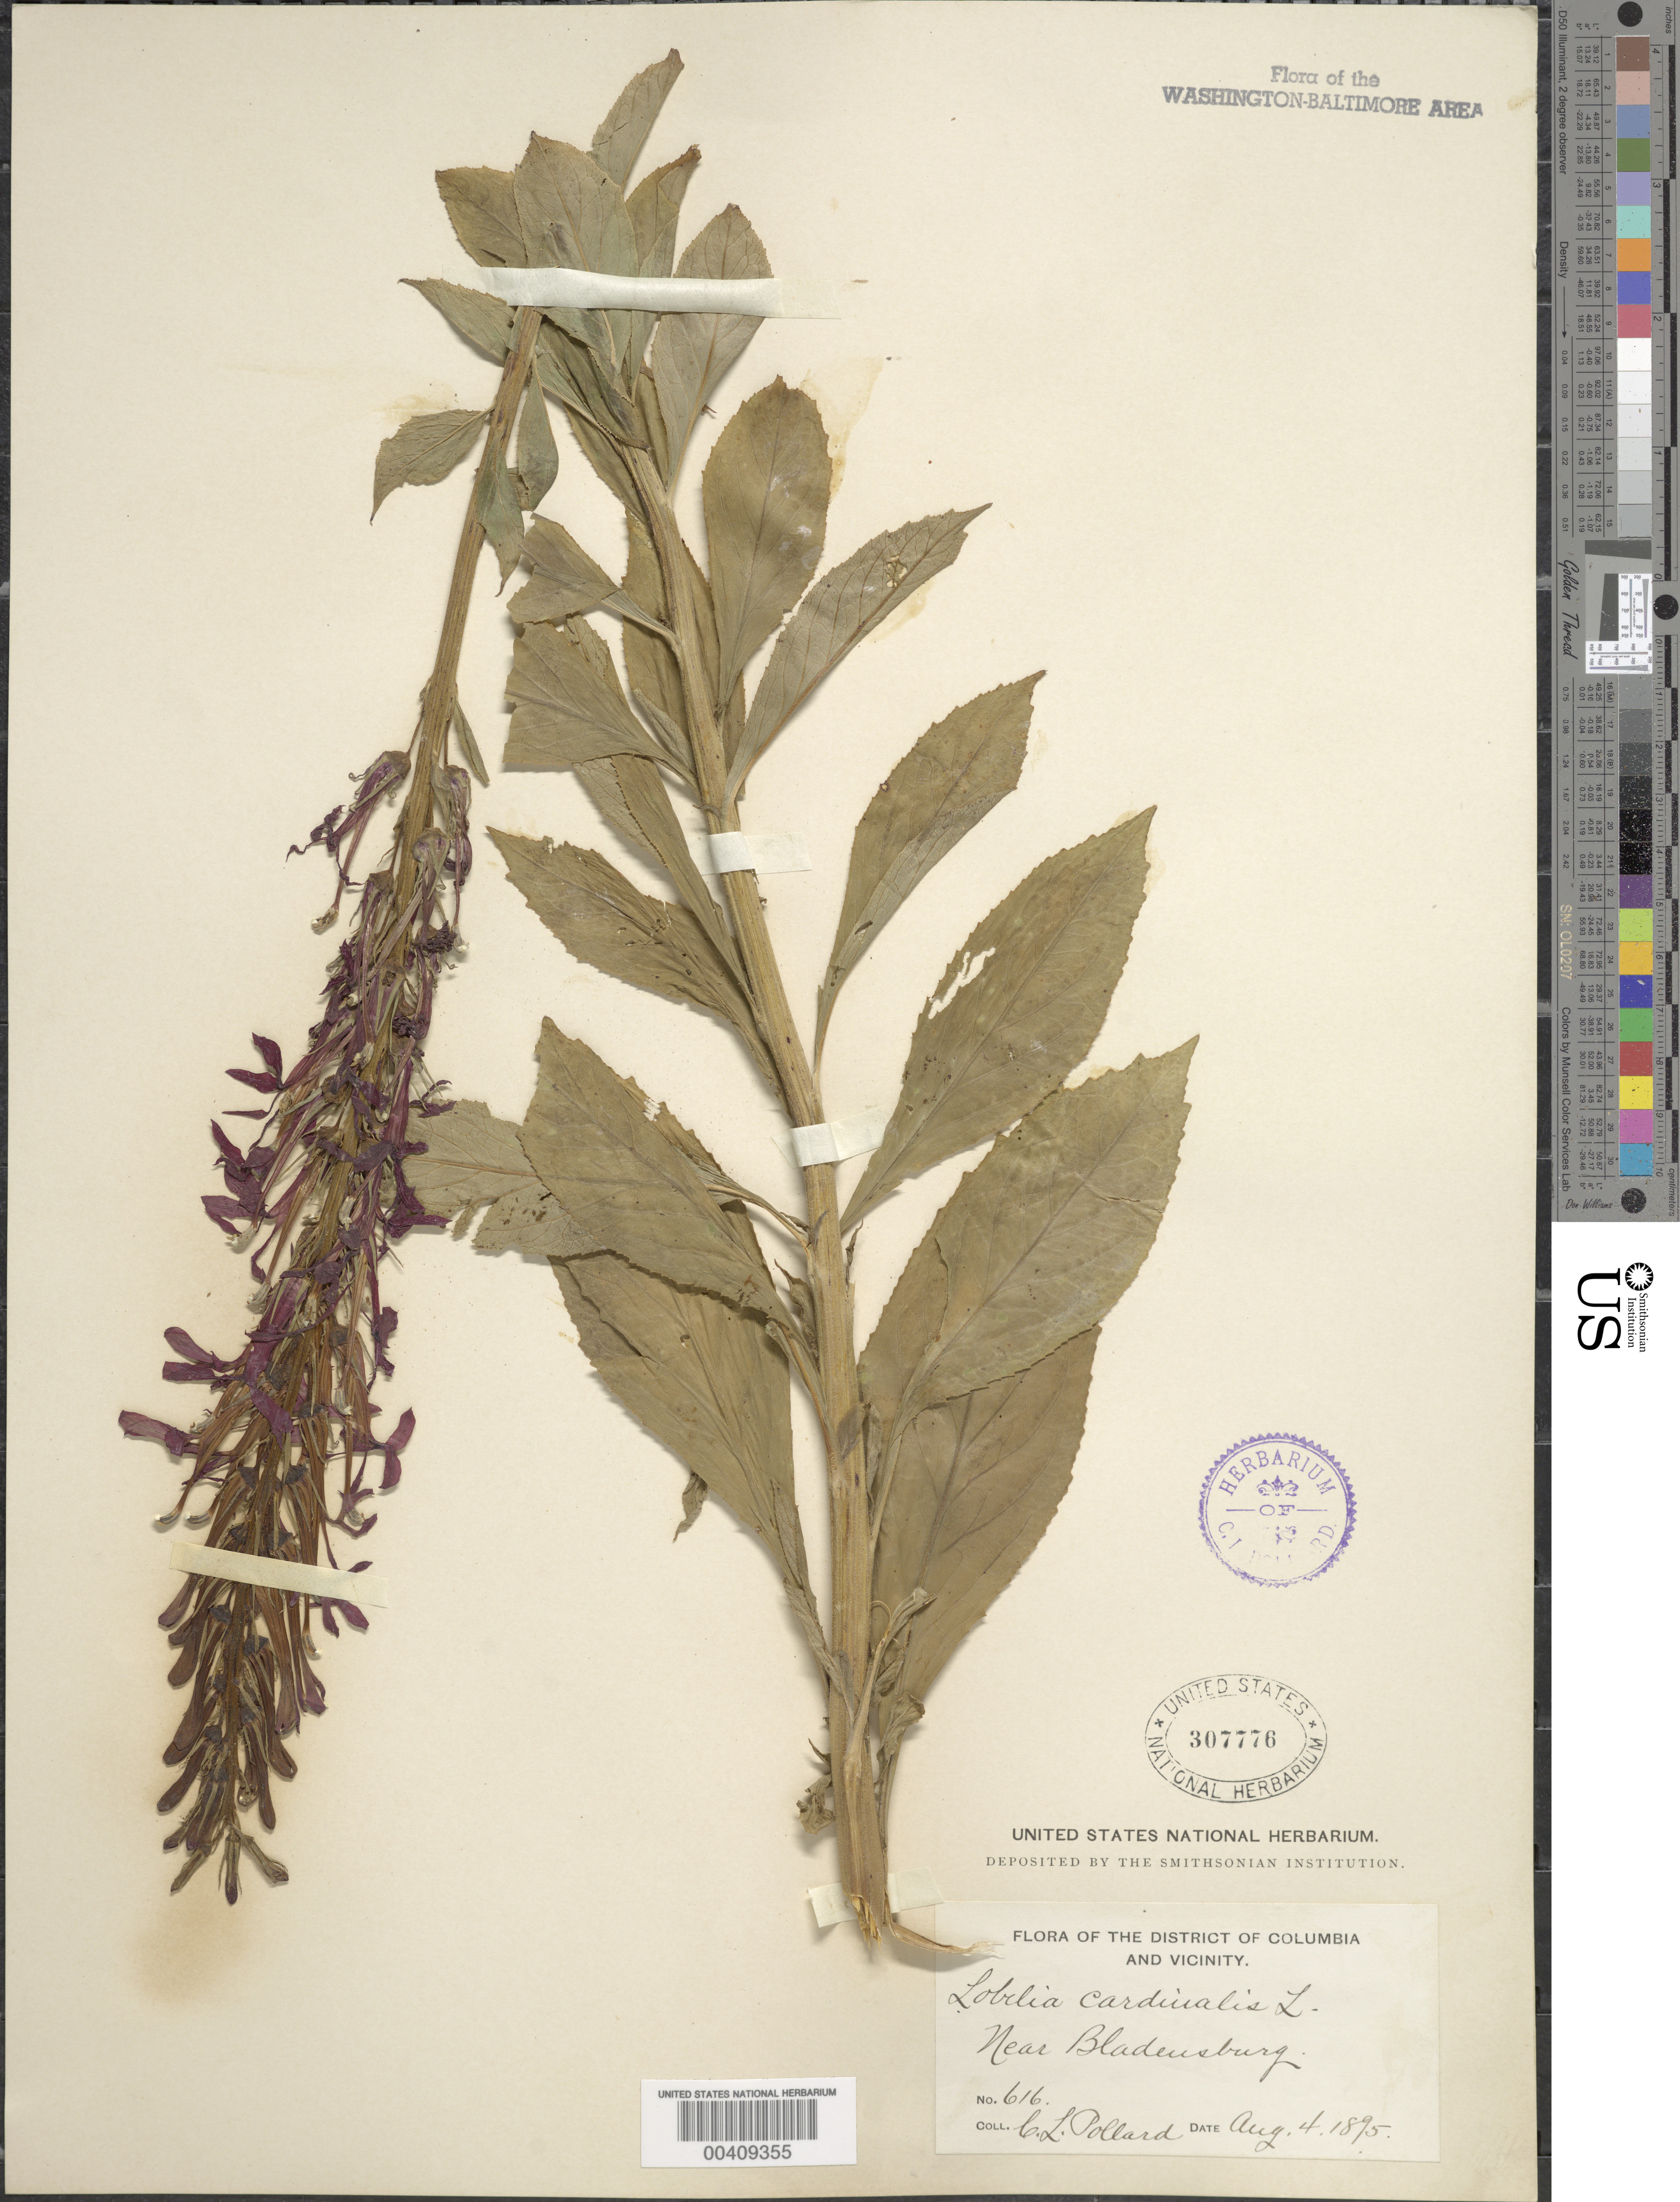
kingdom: Plantae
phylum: Tracheophyta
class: Magnoliopsida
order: Asterales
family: Campanulaceae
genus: Lobelia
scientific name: Lobelia cardinalis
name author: L.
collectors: C. L. Pollard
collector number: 616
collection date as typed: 04 Aug 1895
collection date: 1895-08-04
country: United States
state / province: Maryland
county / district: Prince George's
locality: Near Bladensburg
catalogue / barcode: US 307776